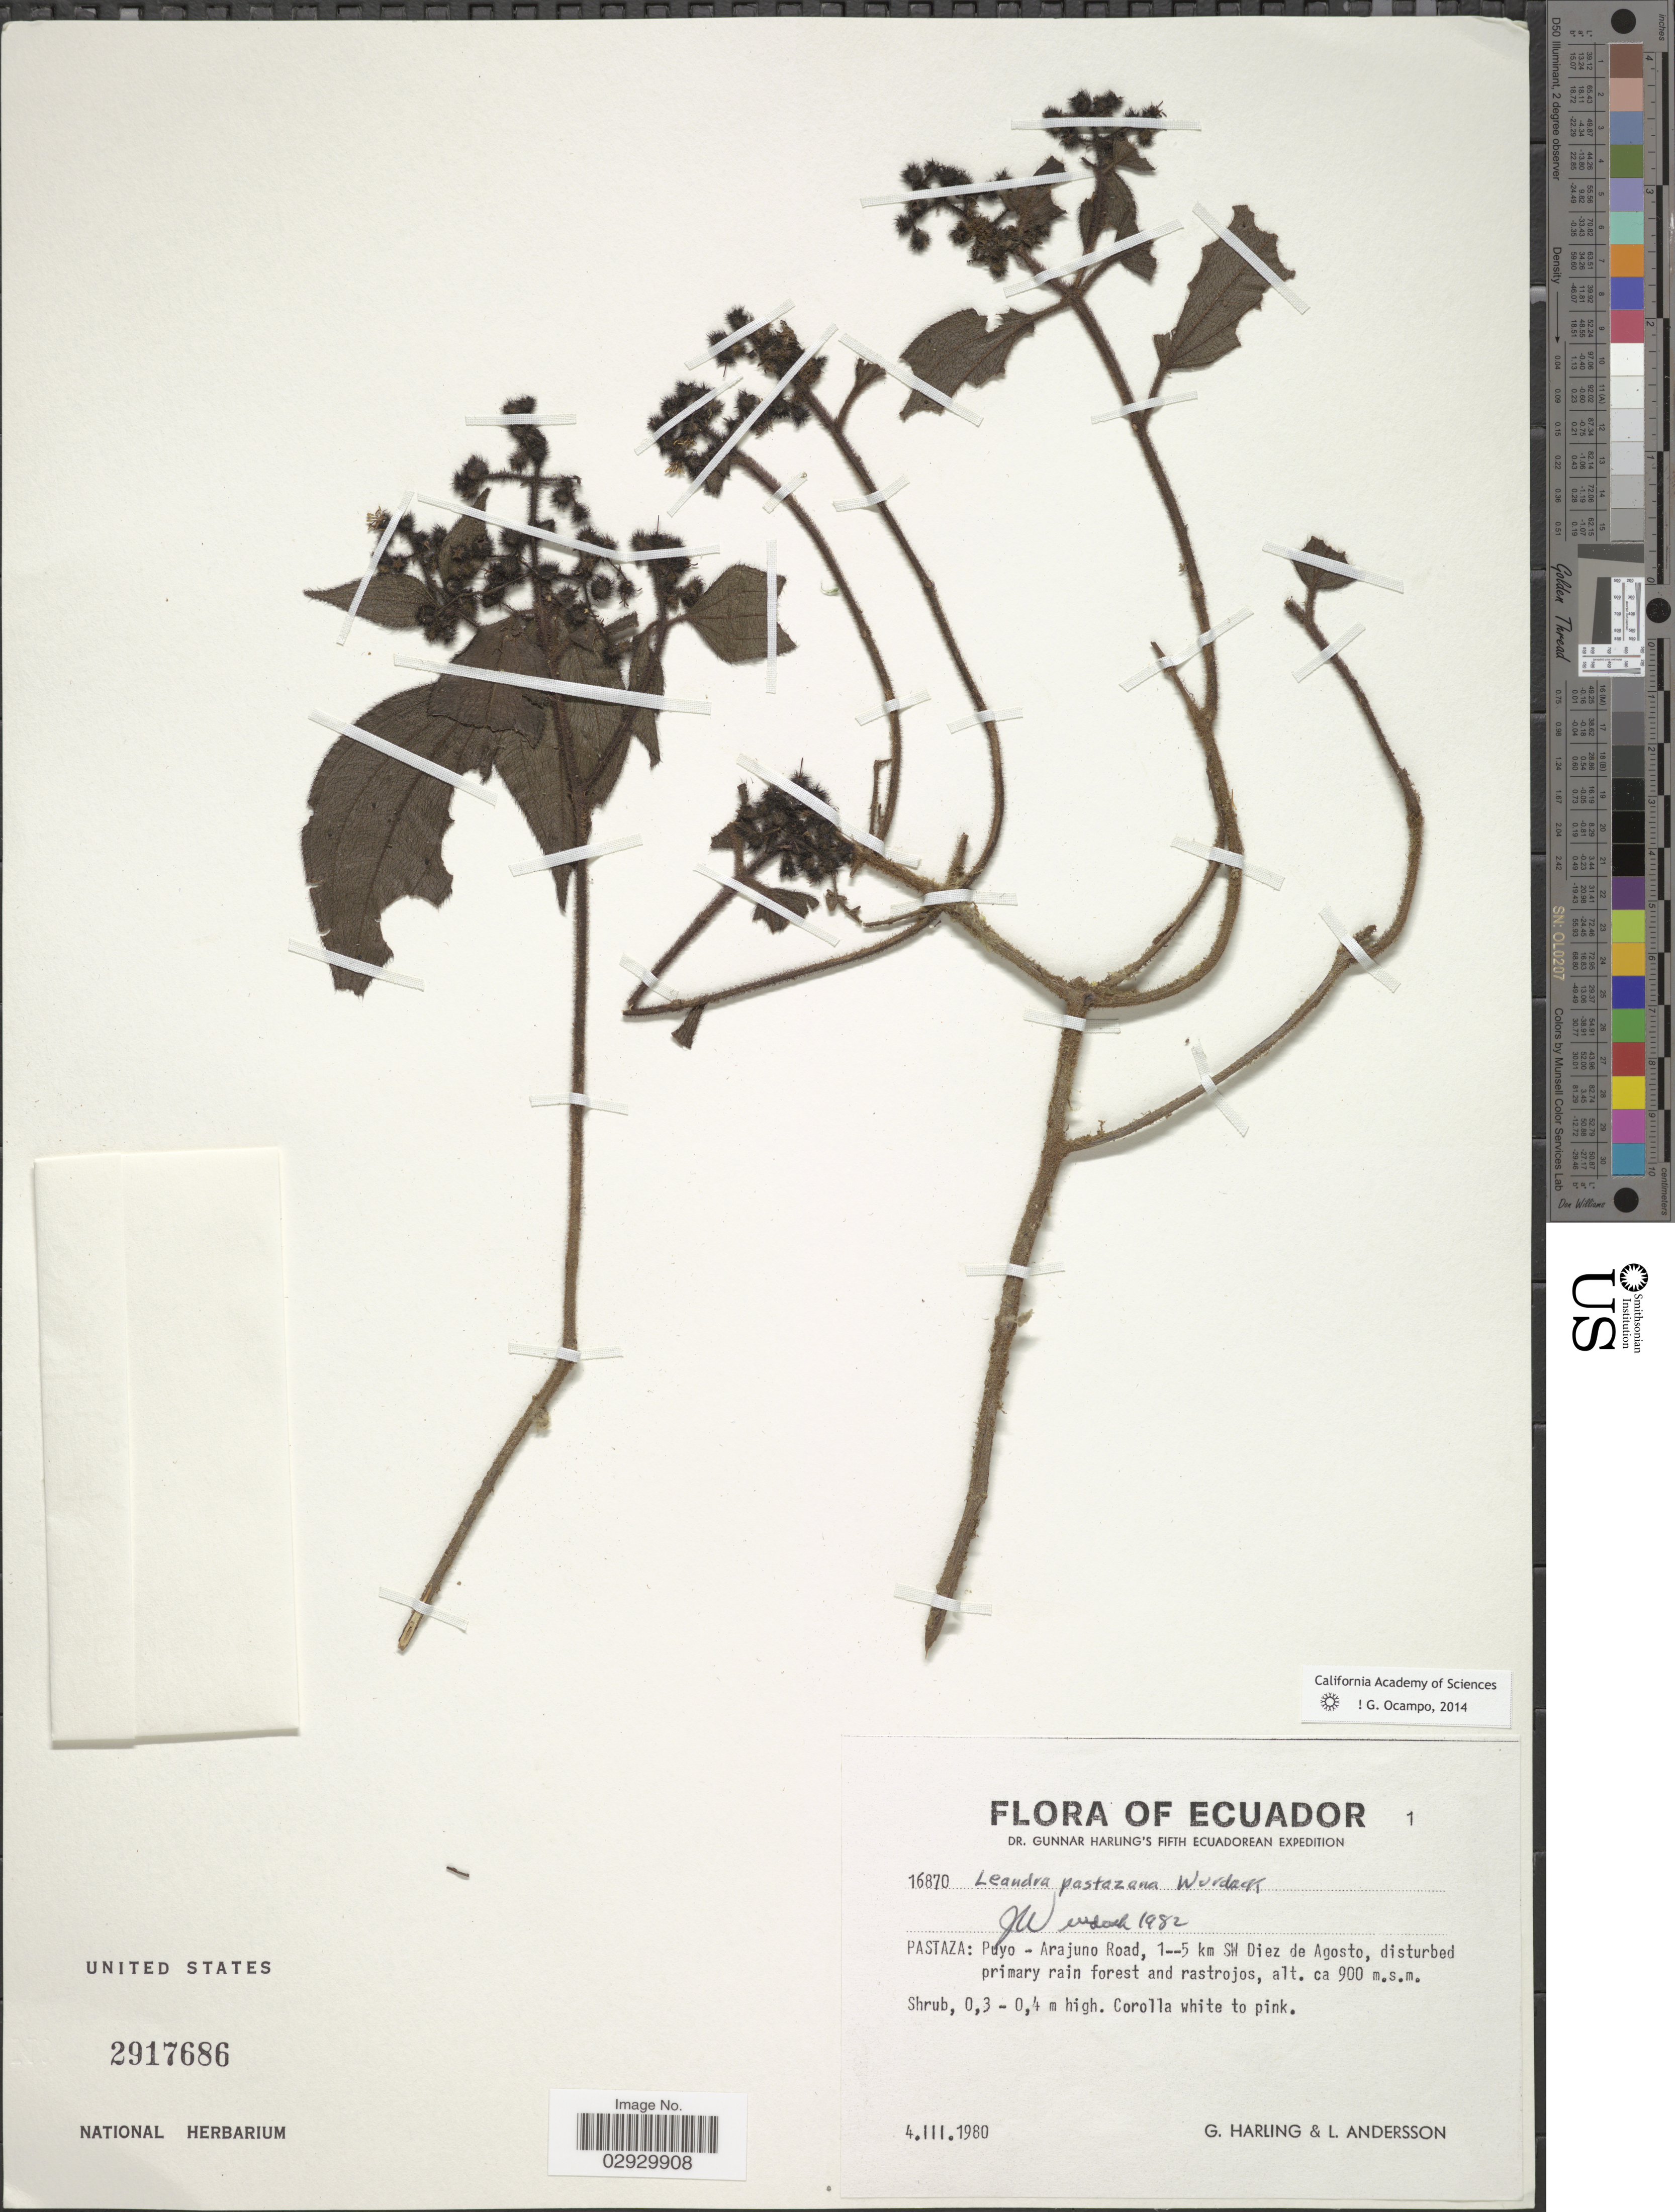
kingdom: Plantae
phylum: Tracheophyta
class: Magnoliopsida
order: Myrtales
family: Melastomataceae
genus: Leandra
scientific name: Leandra pastazana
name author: Wurdack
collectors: G. Harling & L. Andersson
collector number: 16870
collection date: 1980-03-04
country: Ecuador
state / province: Pastaza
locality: Puyo - Arajuno Road, 1--5 km SW Diez de Agosto.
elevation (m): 900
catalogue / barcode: US 2917686